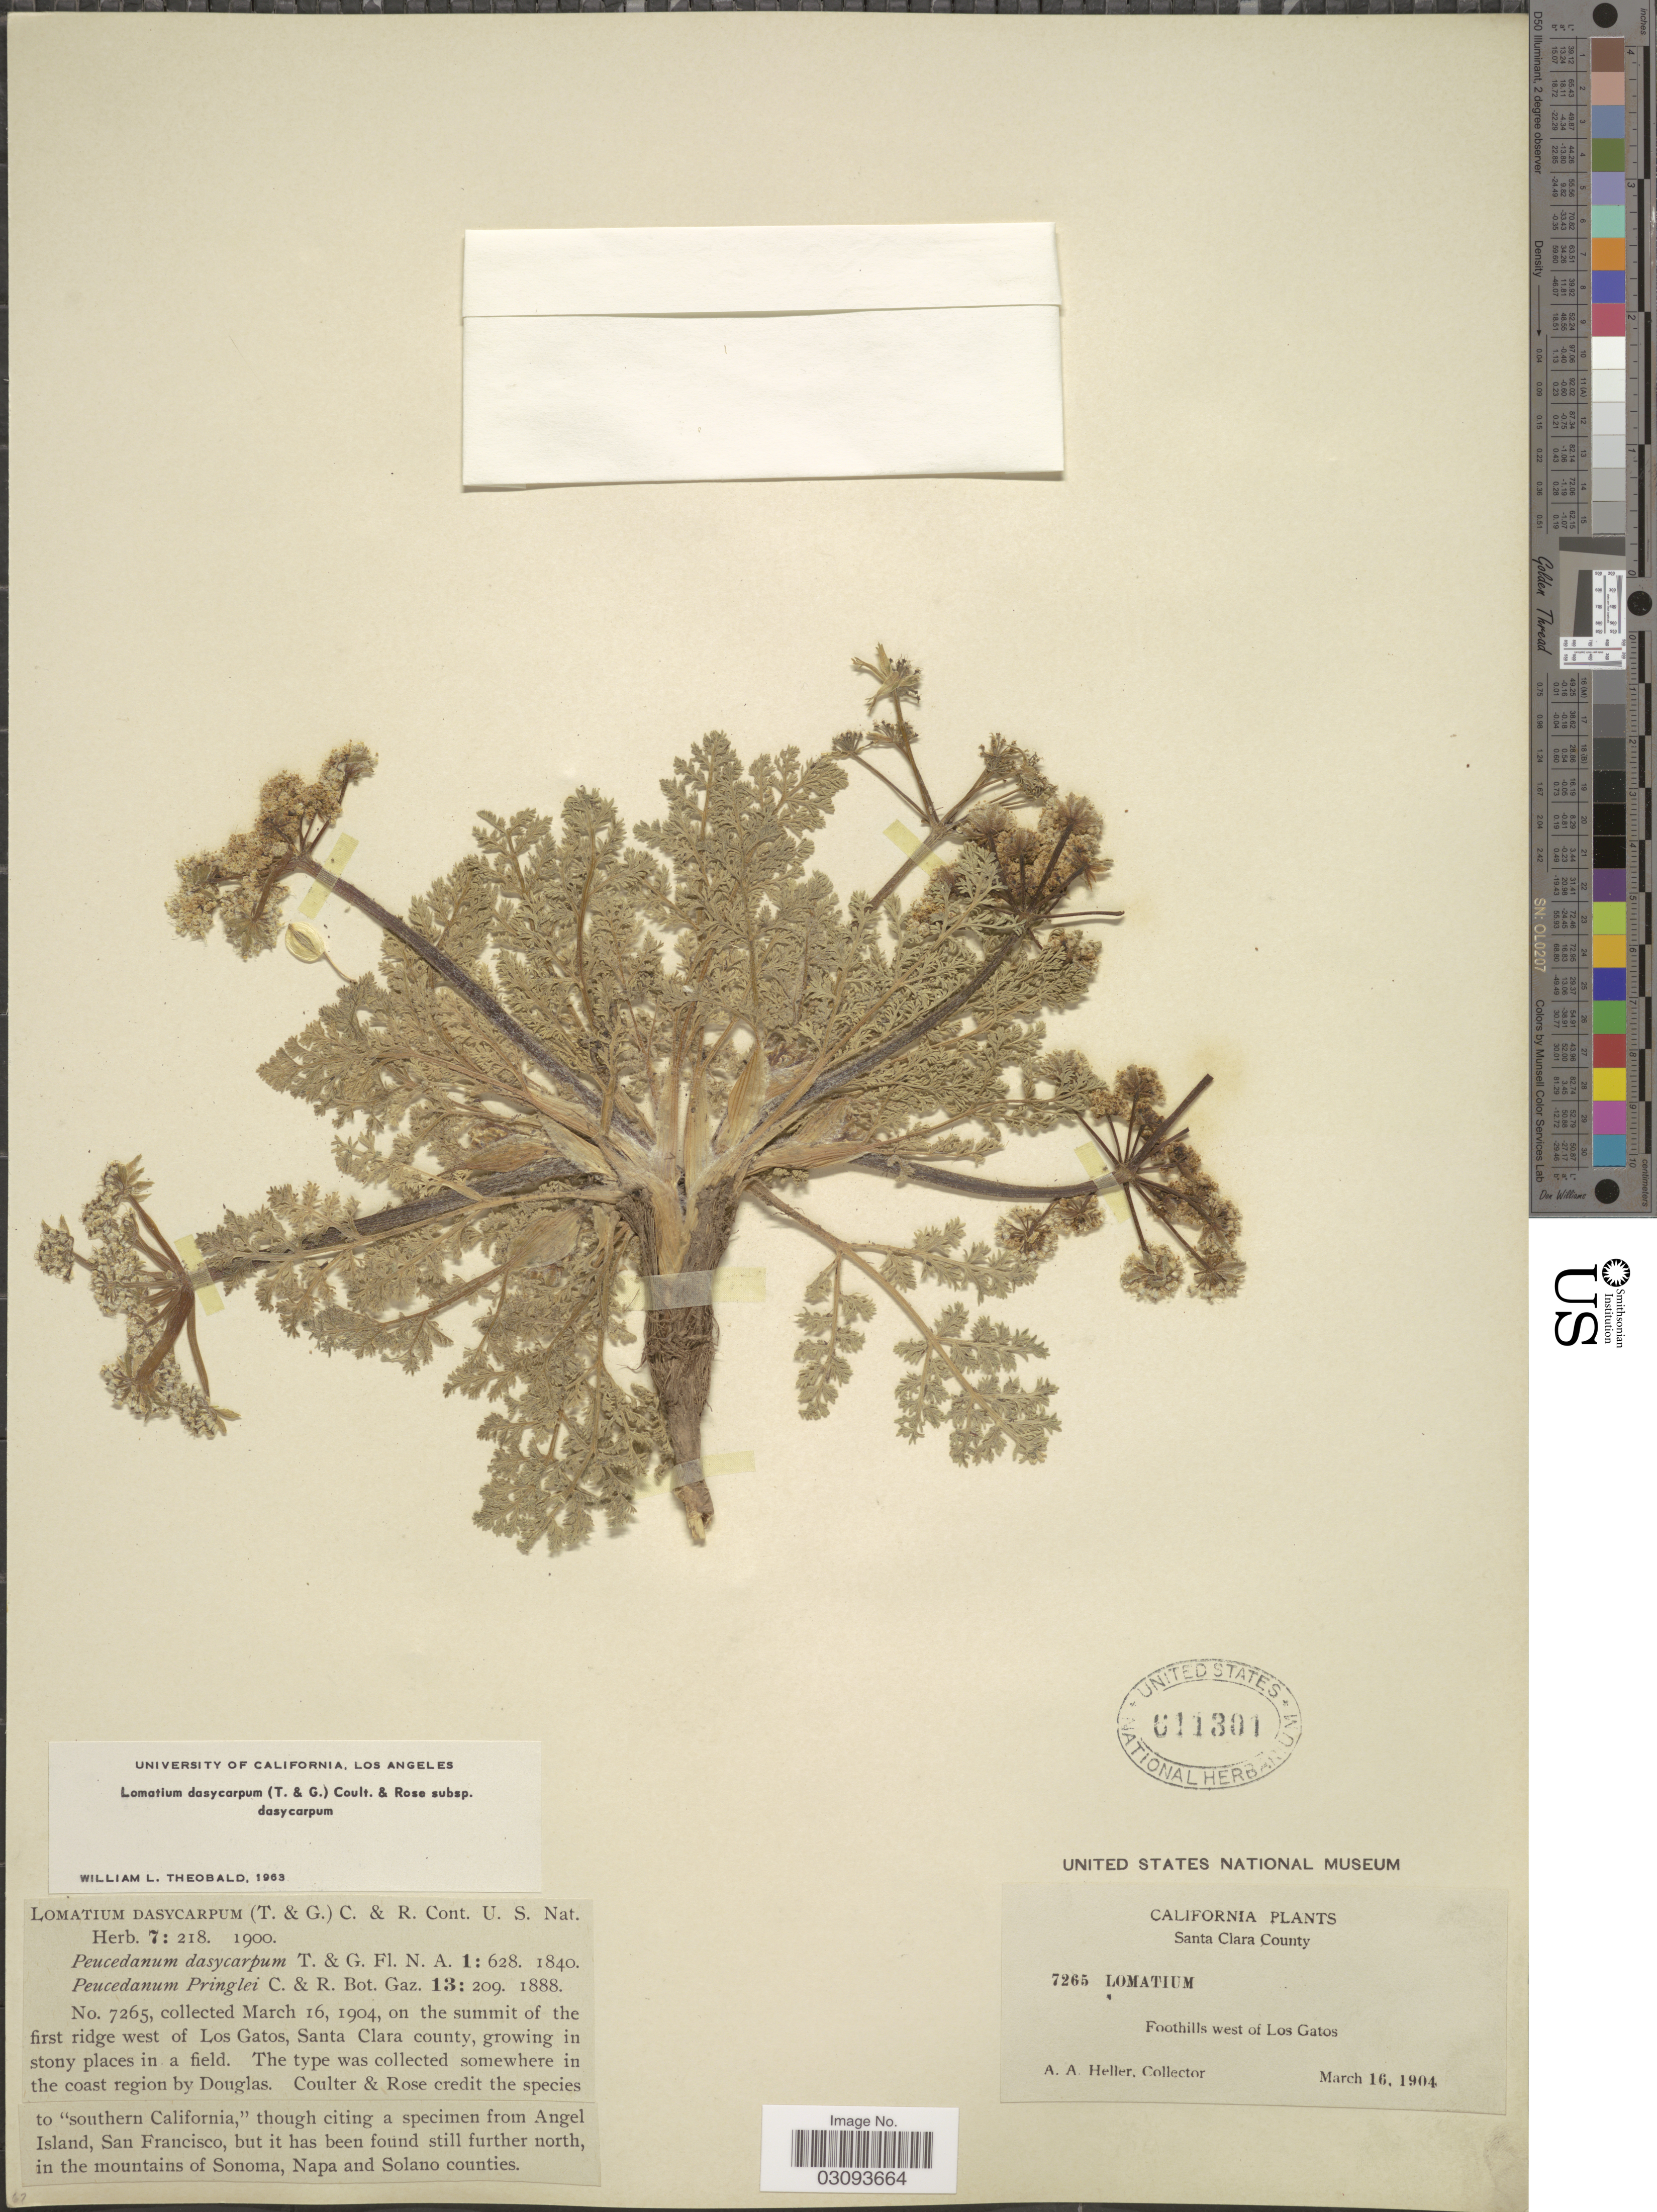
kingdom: Plantae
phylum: Tracheophyta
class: Magnoliopsida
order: Apiales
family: Apiaceae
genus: Lomatium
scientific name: Lomatium dasycarpum subsp. dasycarpum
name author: (Torr.) J.M. Coult. & Rose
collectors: A. A. Heller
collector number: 7265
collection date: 1904-03-16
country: United States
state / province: California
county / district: Santa Clara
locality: Santa Clara County. Foothills west of Los Gatos.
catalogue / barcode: US 611301